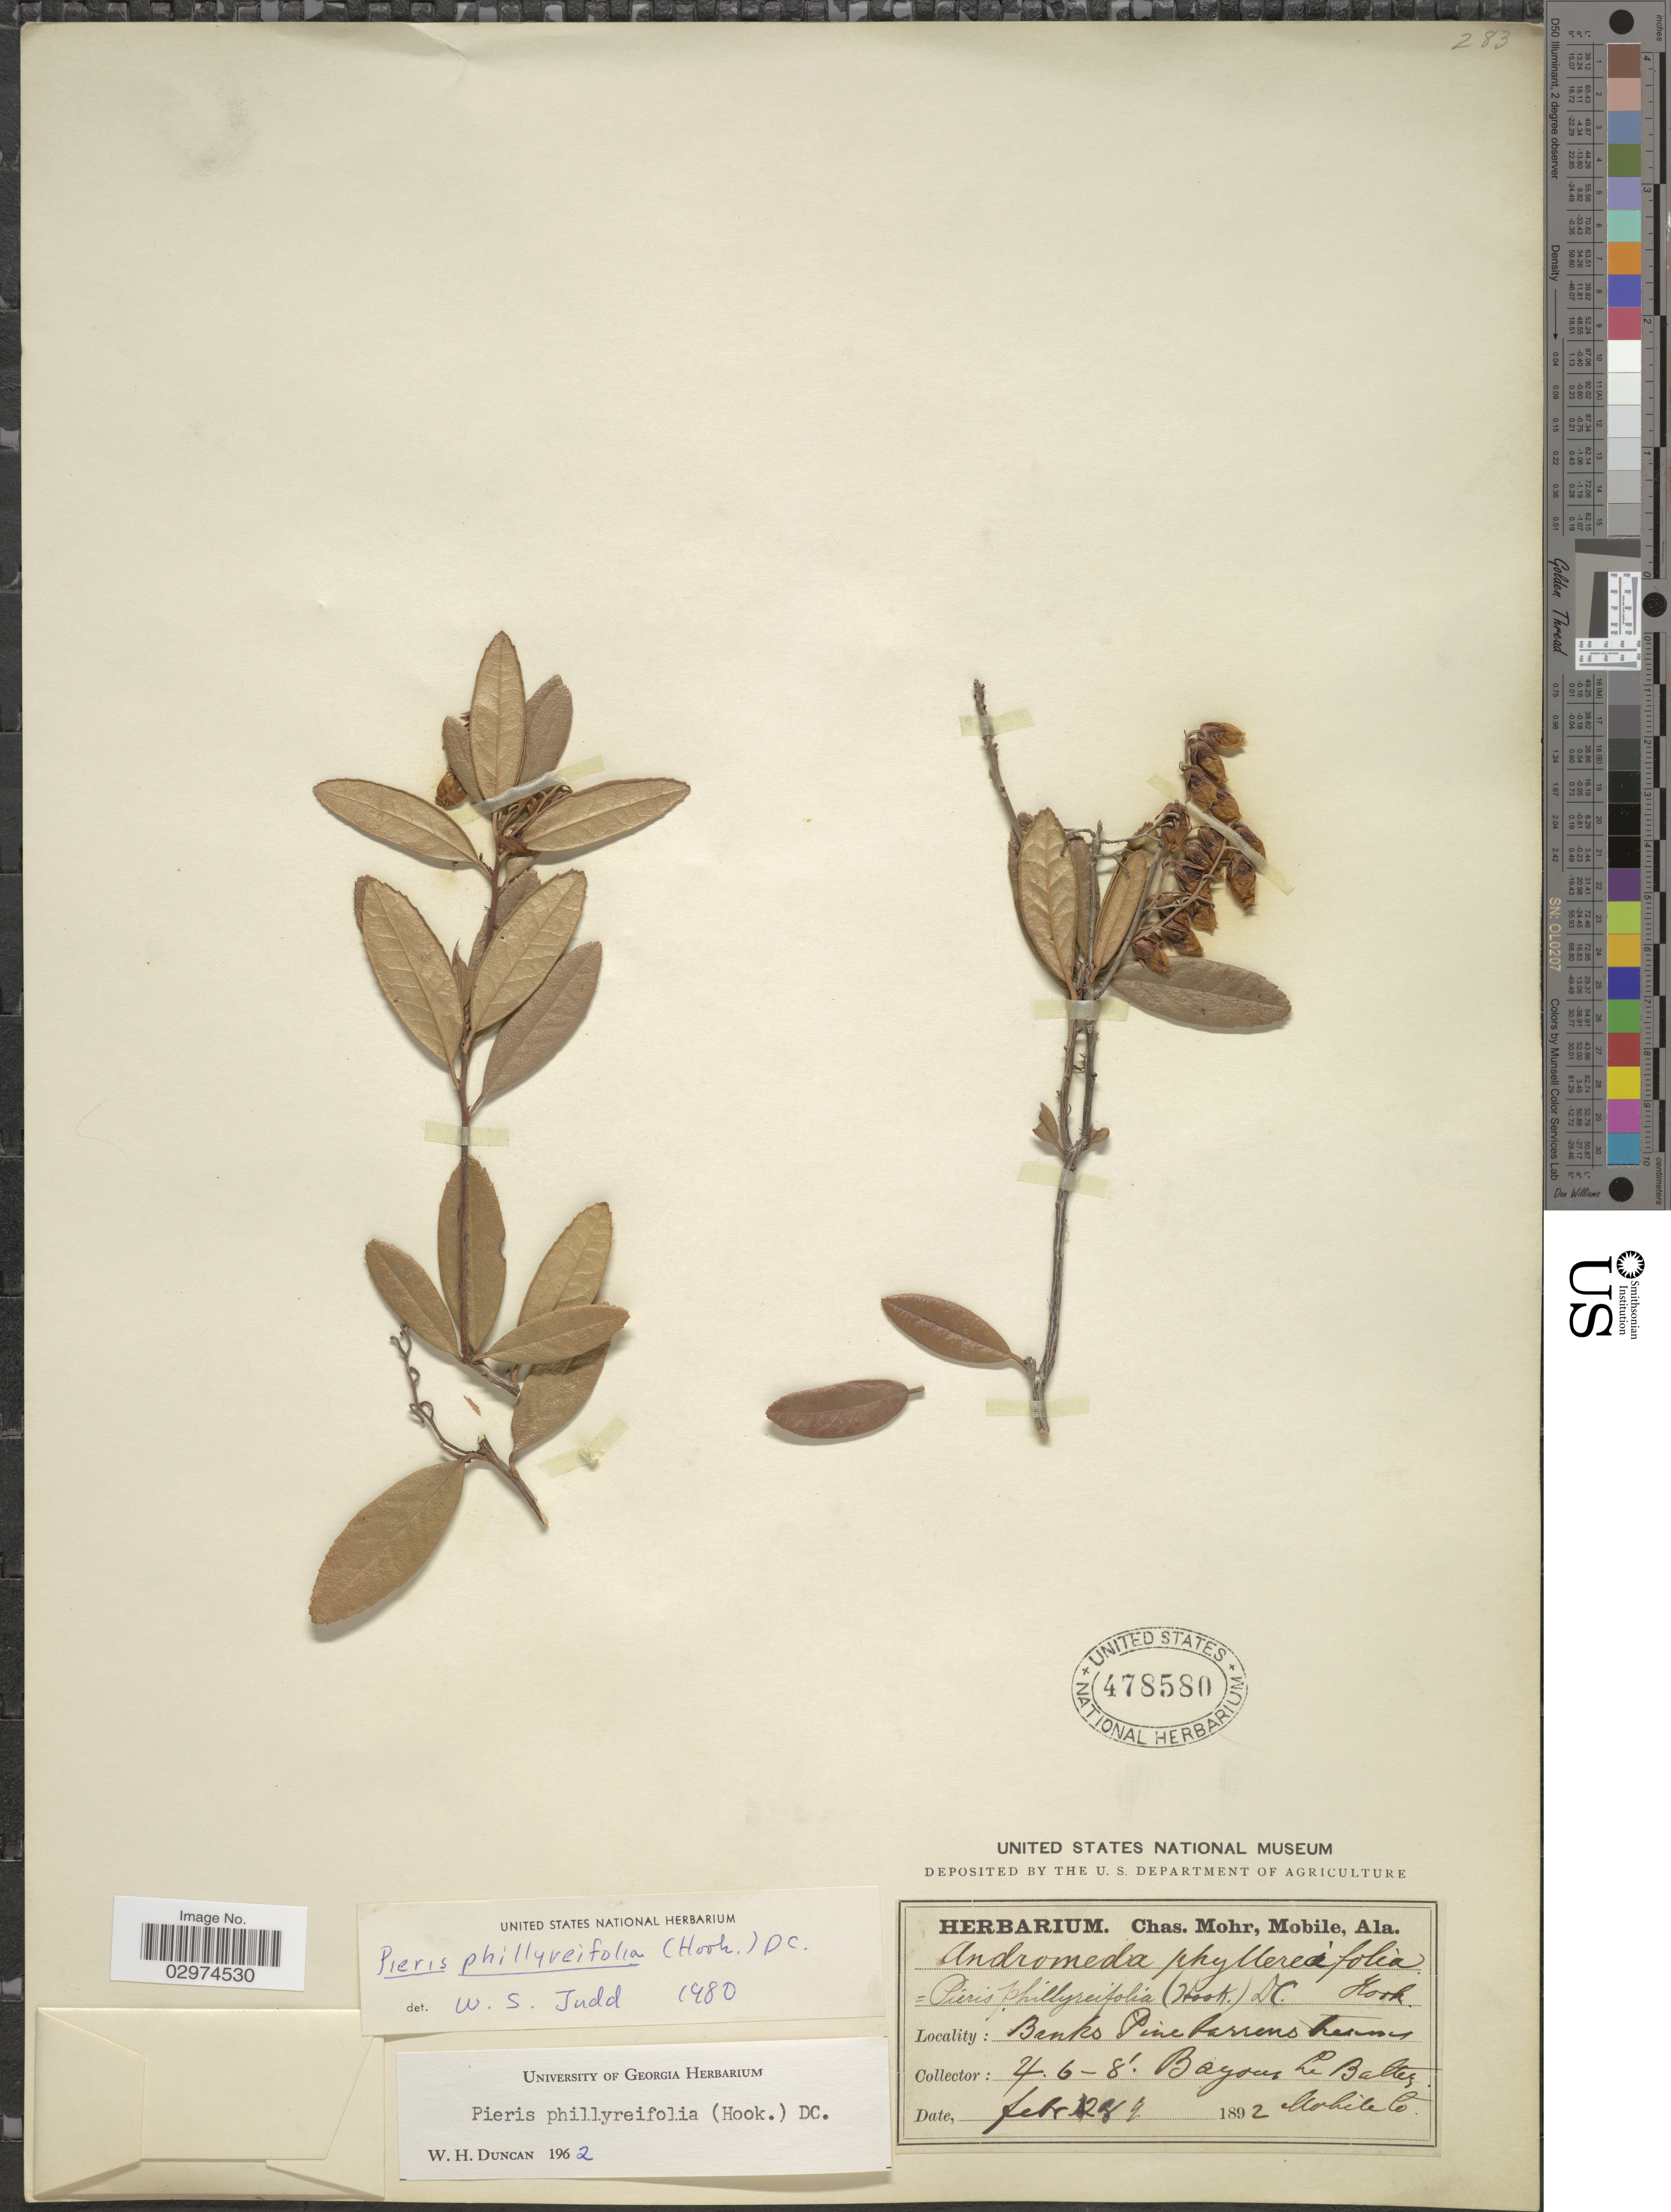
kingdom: Plantae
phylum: Tracheophyta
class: Magnoliopsida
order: Ericales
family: Ericaceae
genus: Pieris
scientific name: Pieris phillyreifolia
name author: (Hook.) DC.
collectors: ex herb. Charles Mohr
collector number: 4.6-8?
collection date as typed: Transcribed d/m/y: 12/2/82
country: United States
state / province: Alabama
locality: Bayous Le Batter. Mobile Co.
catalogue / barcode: US 478580